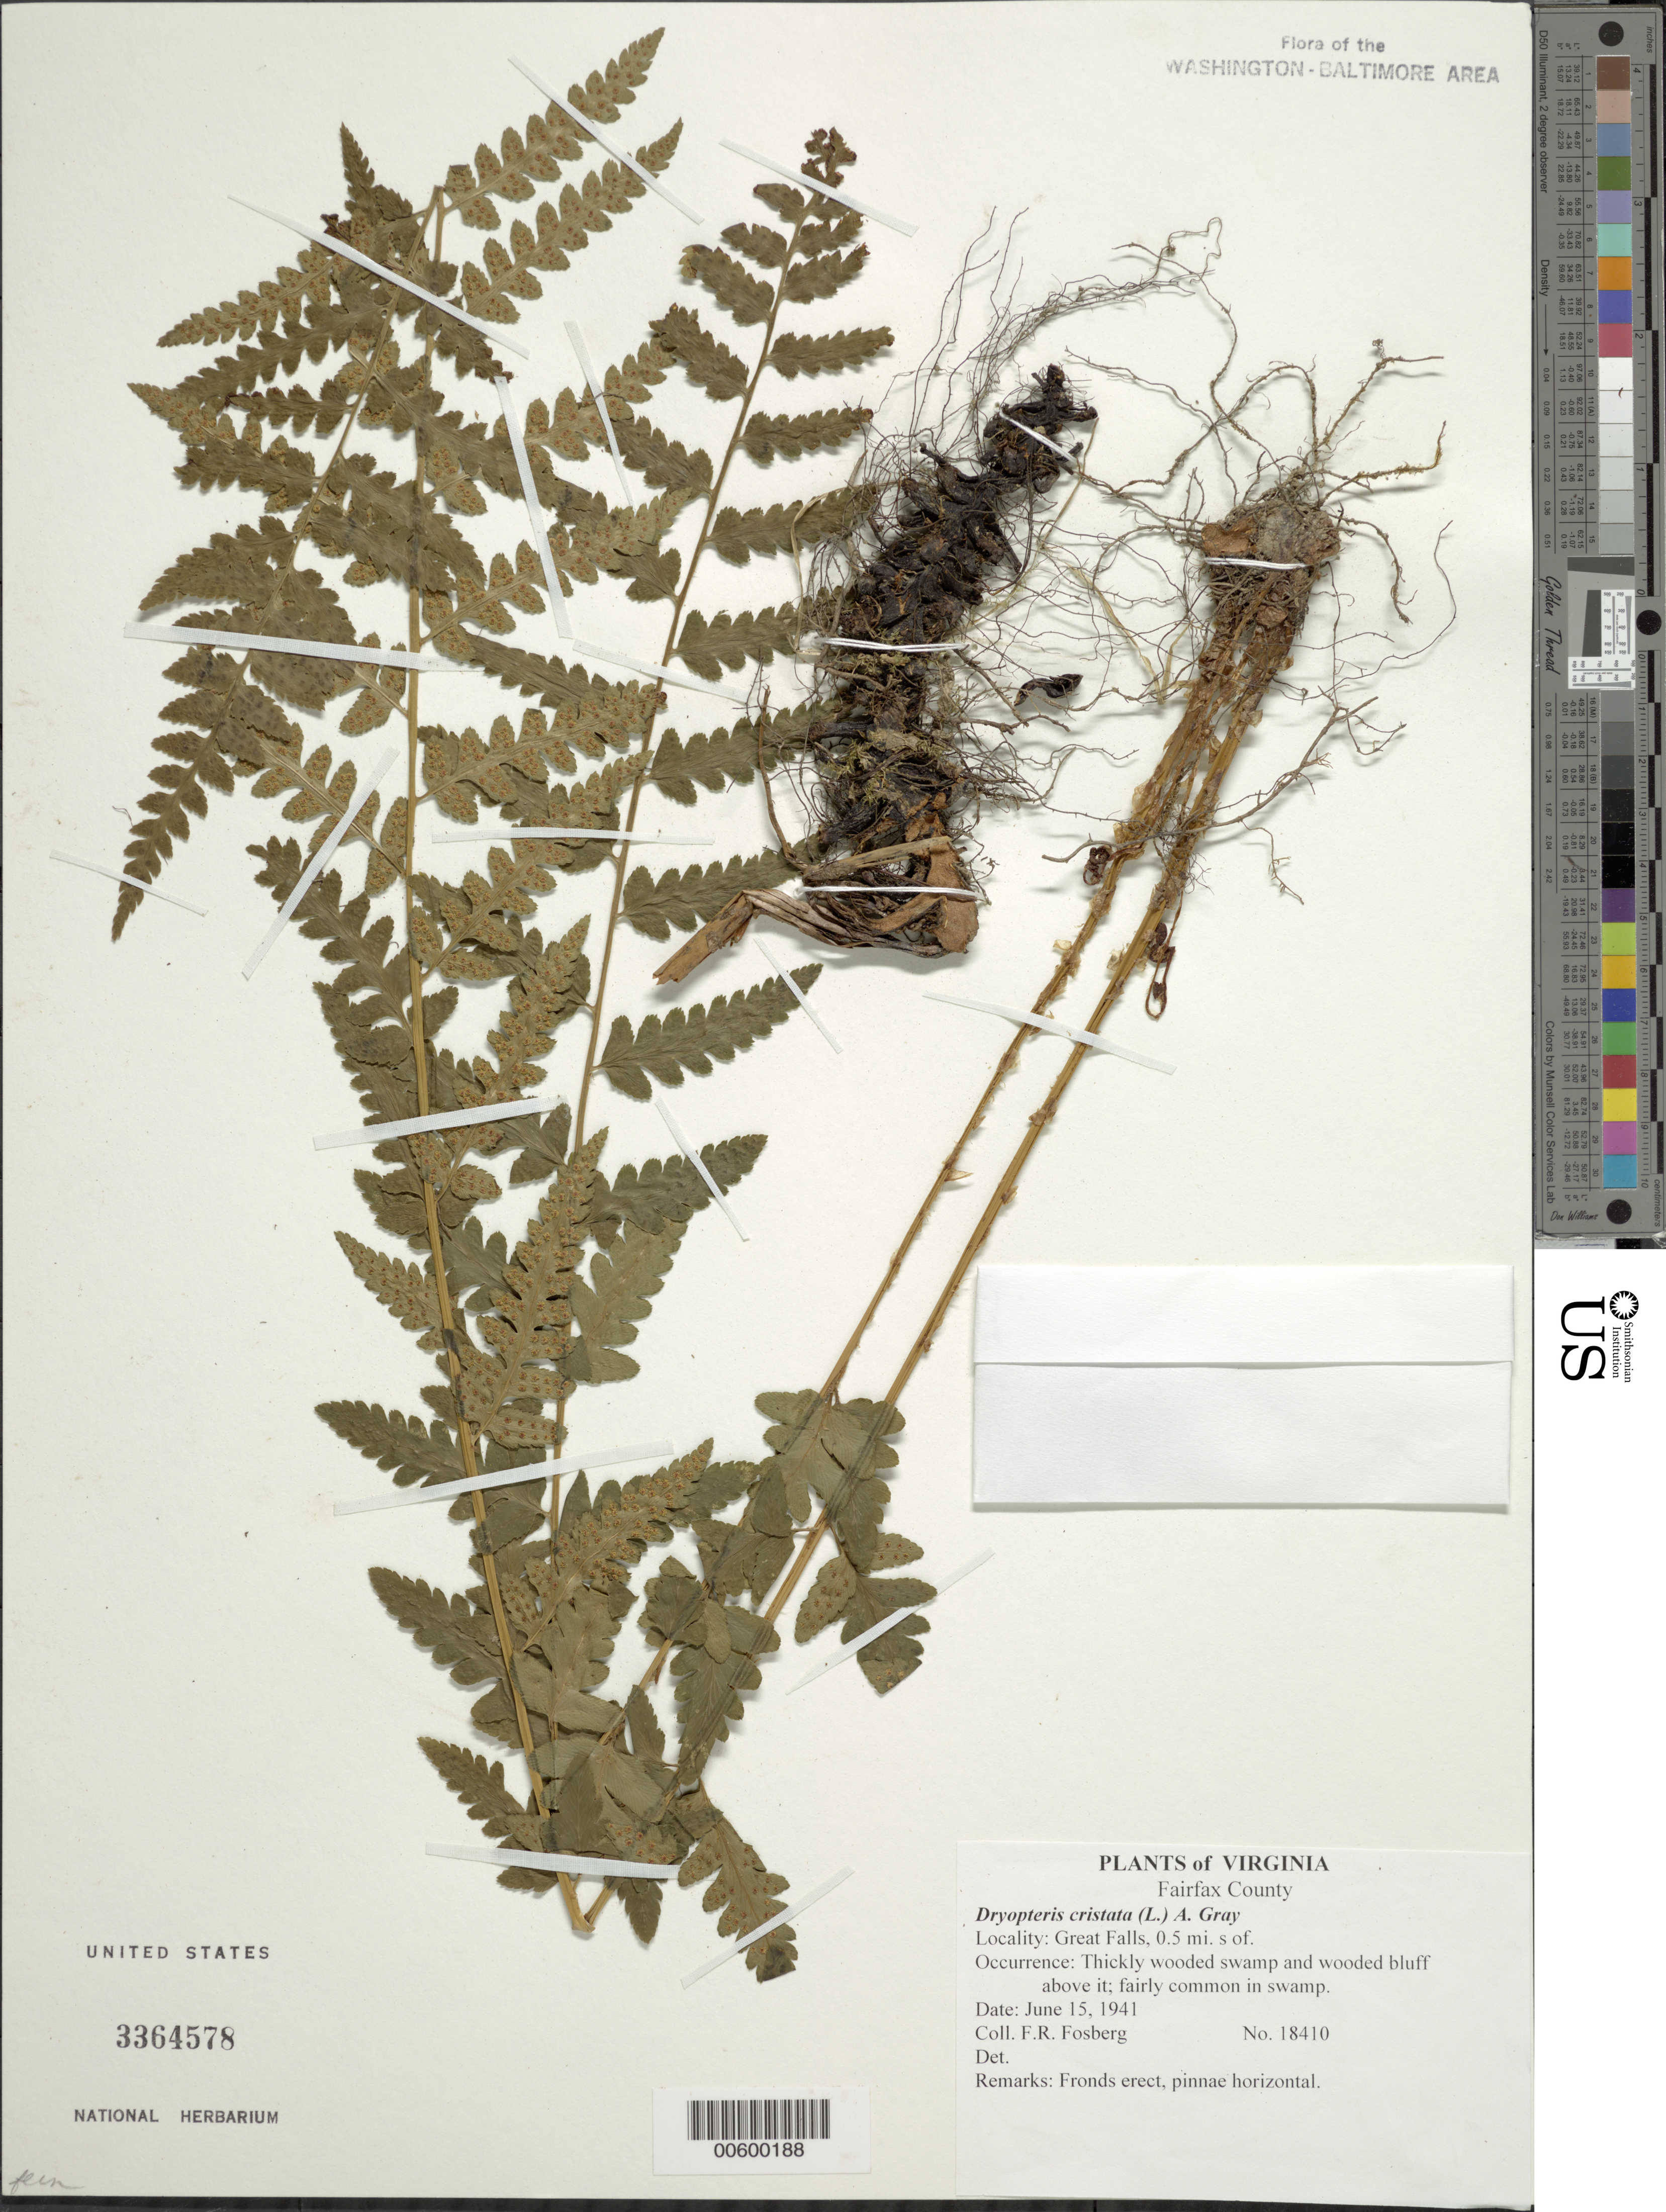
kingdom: Plantae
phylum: Tracheophyta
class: Polypodiopsida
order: Polypodiales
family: Dryopteridaceae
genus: Dryopteris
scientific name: Dryopteris cristata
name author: (L.) A. Gray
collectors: F. R. Fosberg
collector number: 18410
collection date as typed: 15 Jun 1941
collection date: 1941-06-15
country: United States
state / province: Virginia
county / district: Fairfax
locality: Great Falls, 0.5 mi. S of.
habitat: Thickly wooded swamp and wooded bluff above it; fairly common in swamp.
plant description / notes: Common name: Crested Shield Fern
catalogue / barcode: US 3364578